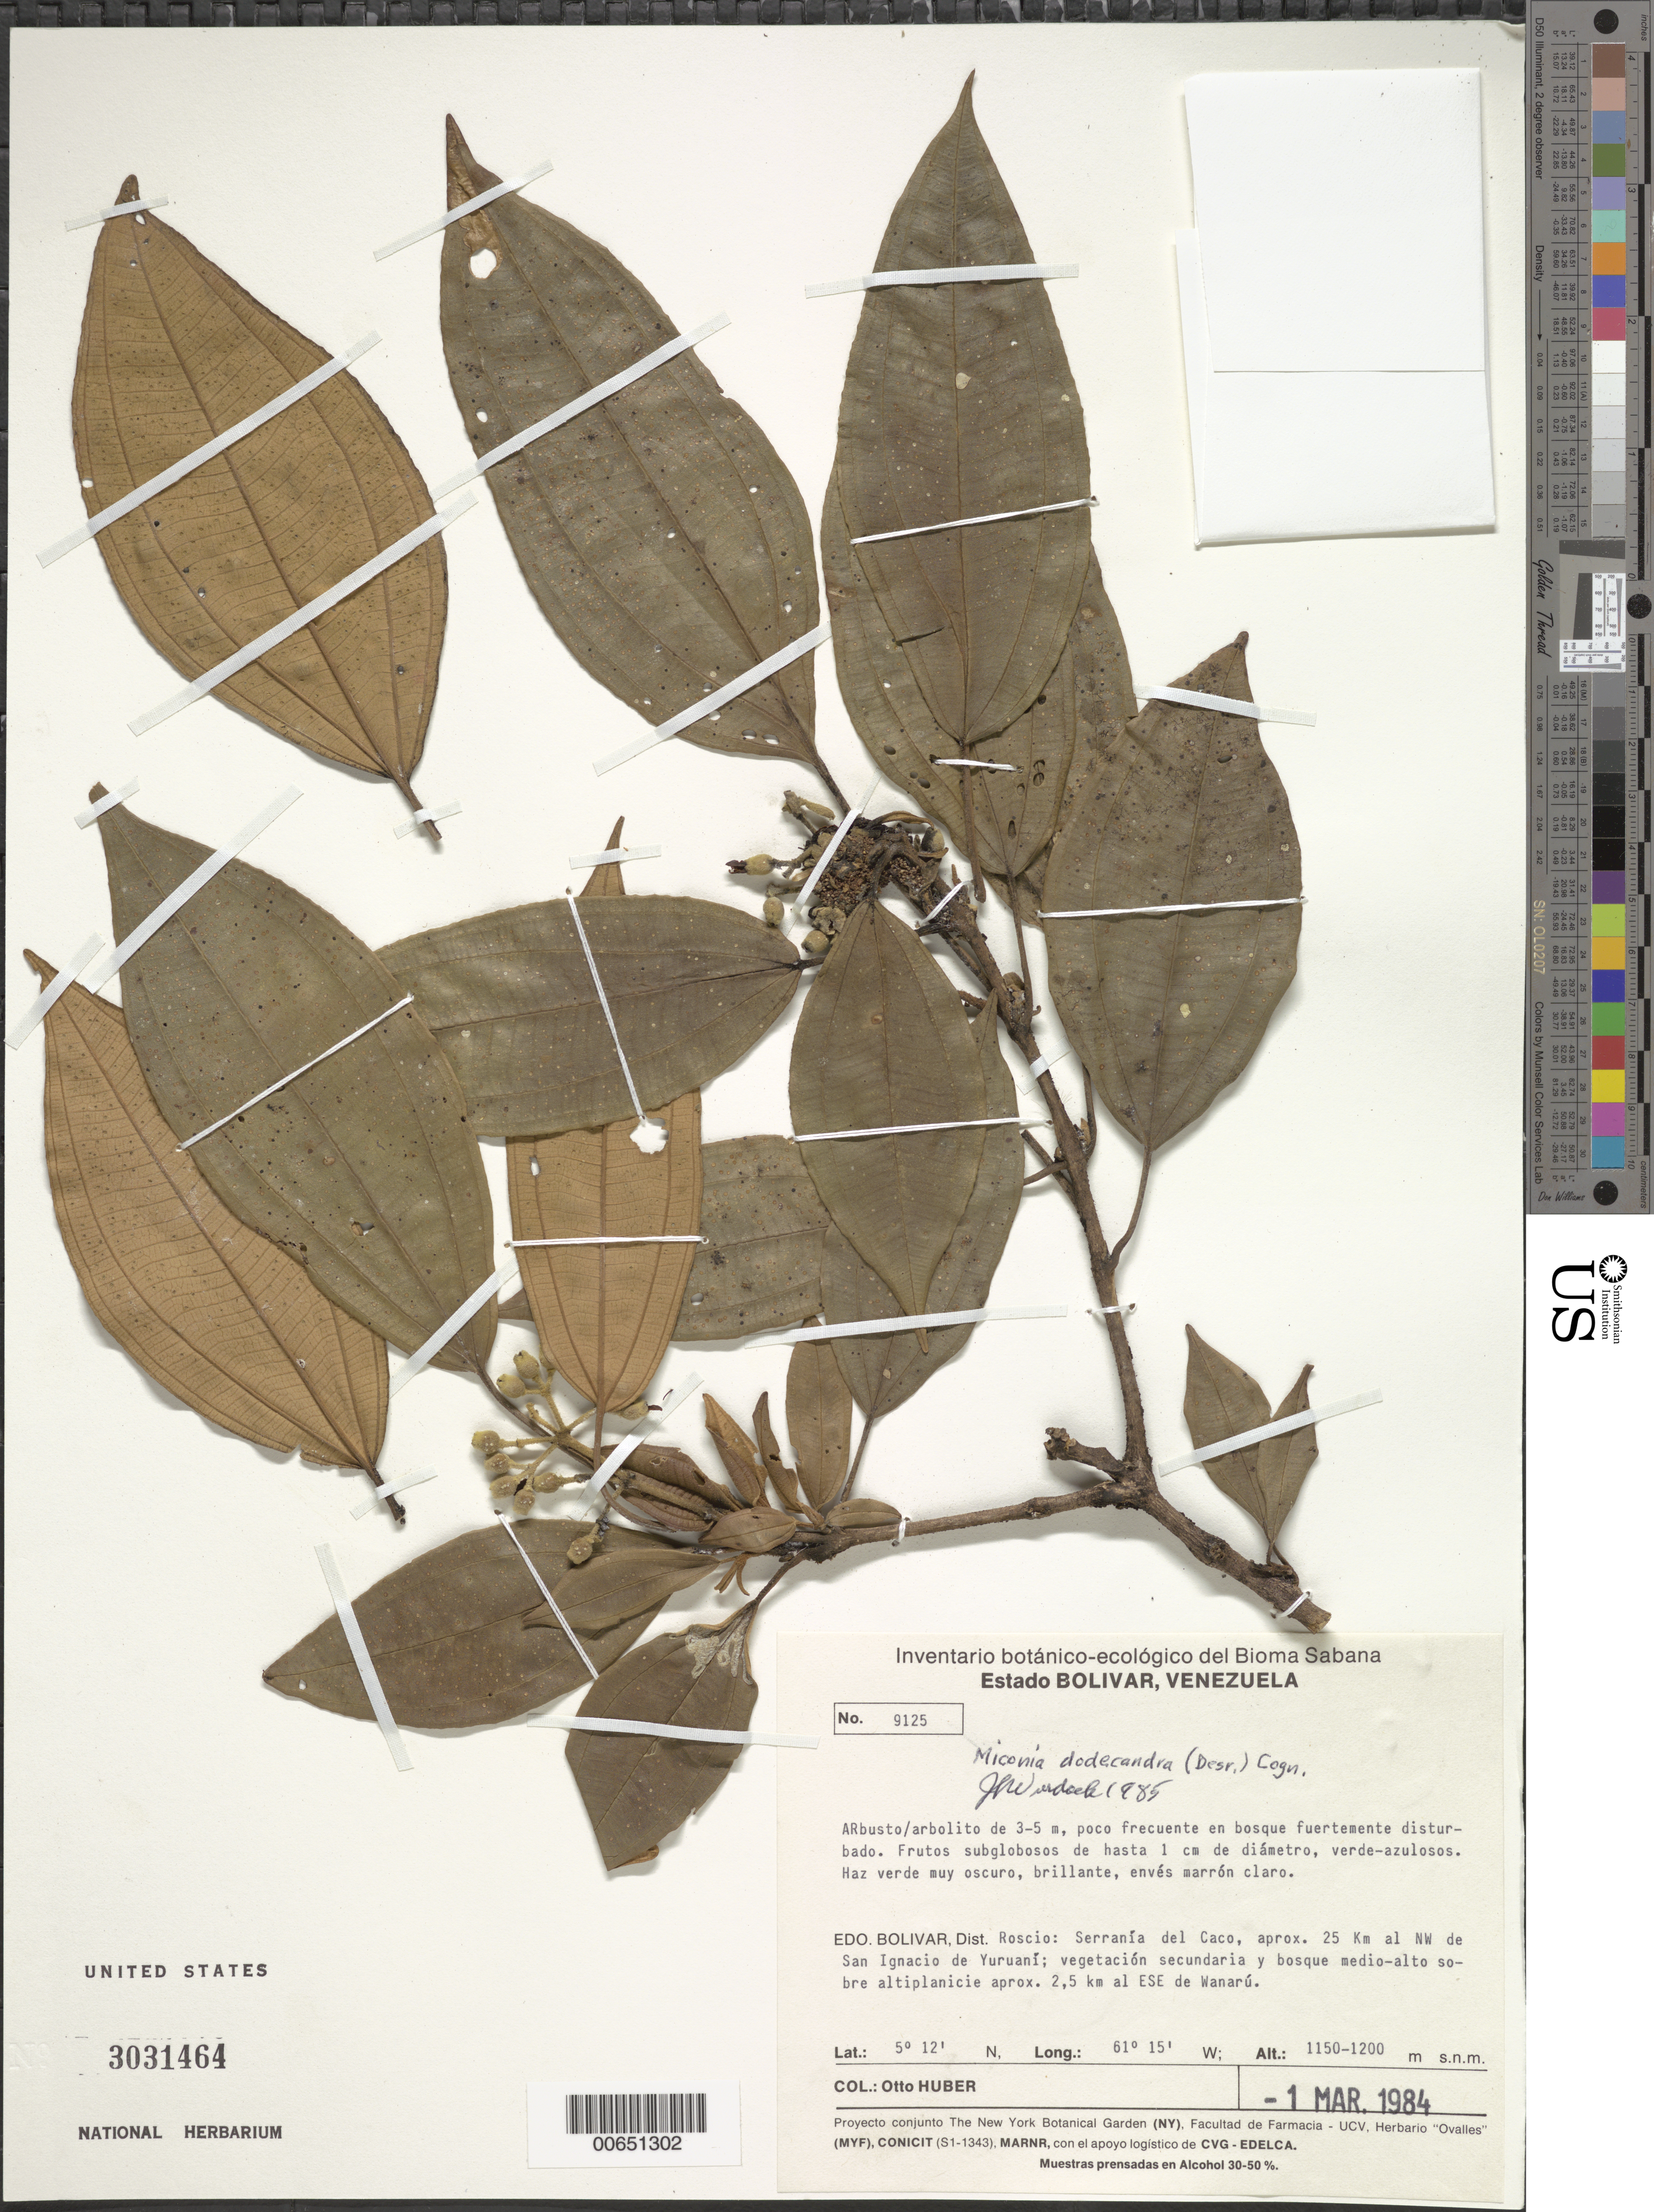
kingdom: Plantae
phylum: Tracheophyta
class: Magnoliopsida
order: Myrtales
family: Melastomataceae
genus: Miconia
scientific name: Miconia dodecandra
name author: Cogn.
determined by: Wurdack, John J., (US), US (UNITED STATES)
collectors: O. Huber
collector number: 9125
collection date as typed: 1-Mar-84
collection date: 1984-03-01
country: Venezuela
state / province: Bolívar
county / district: Roscio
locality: Serrania del Caco, aprox. 25 km NW de San Ignacio de Yuruaní, y aprox. 2.5 km ESE de Wanarú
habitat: Vegetación secundaria y bosque medio-alto sobre altiplanicie; en bosque fuertemente disturbado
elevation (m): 1150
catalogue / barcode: US 3031464